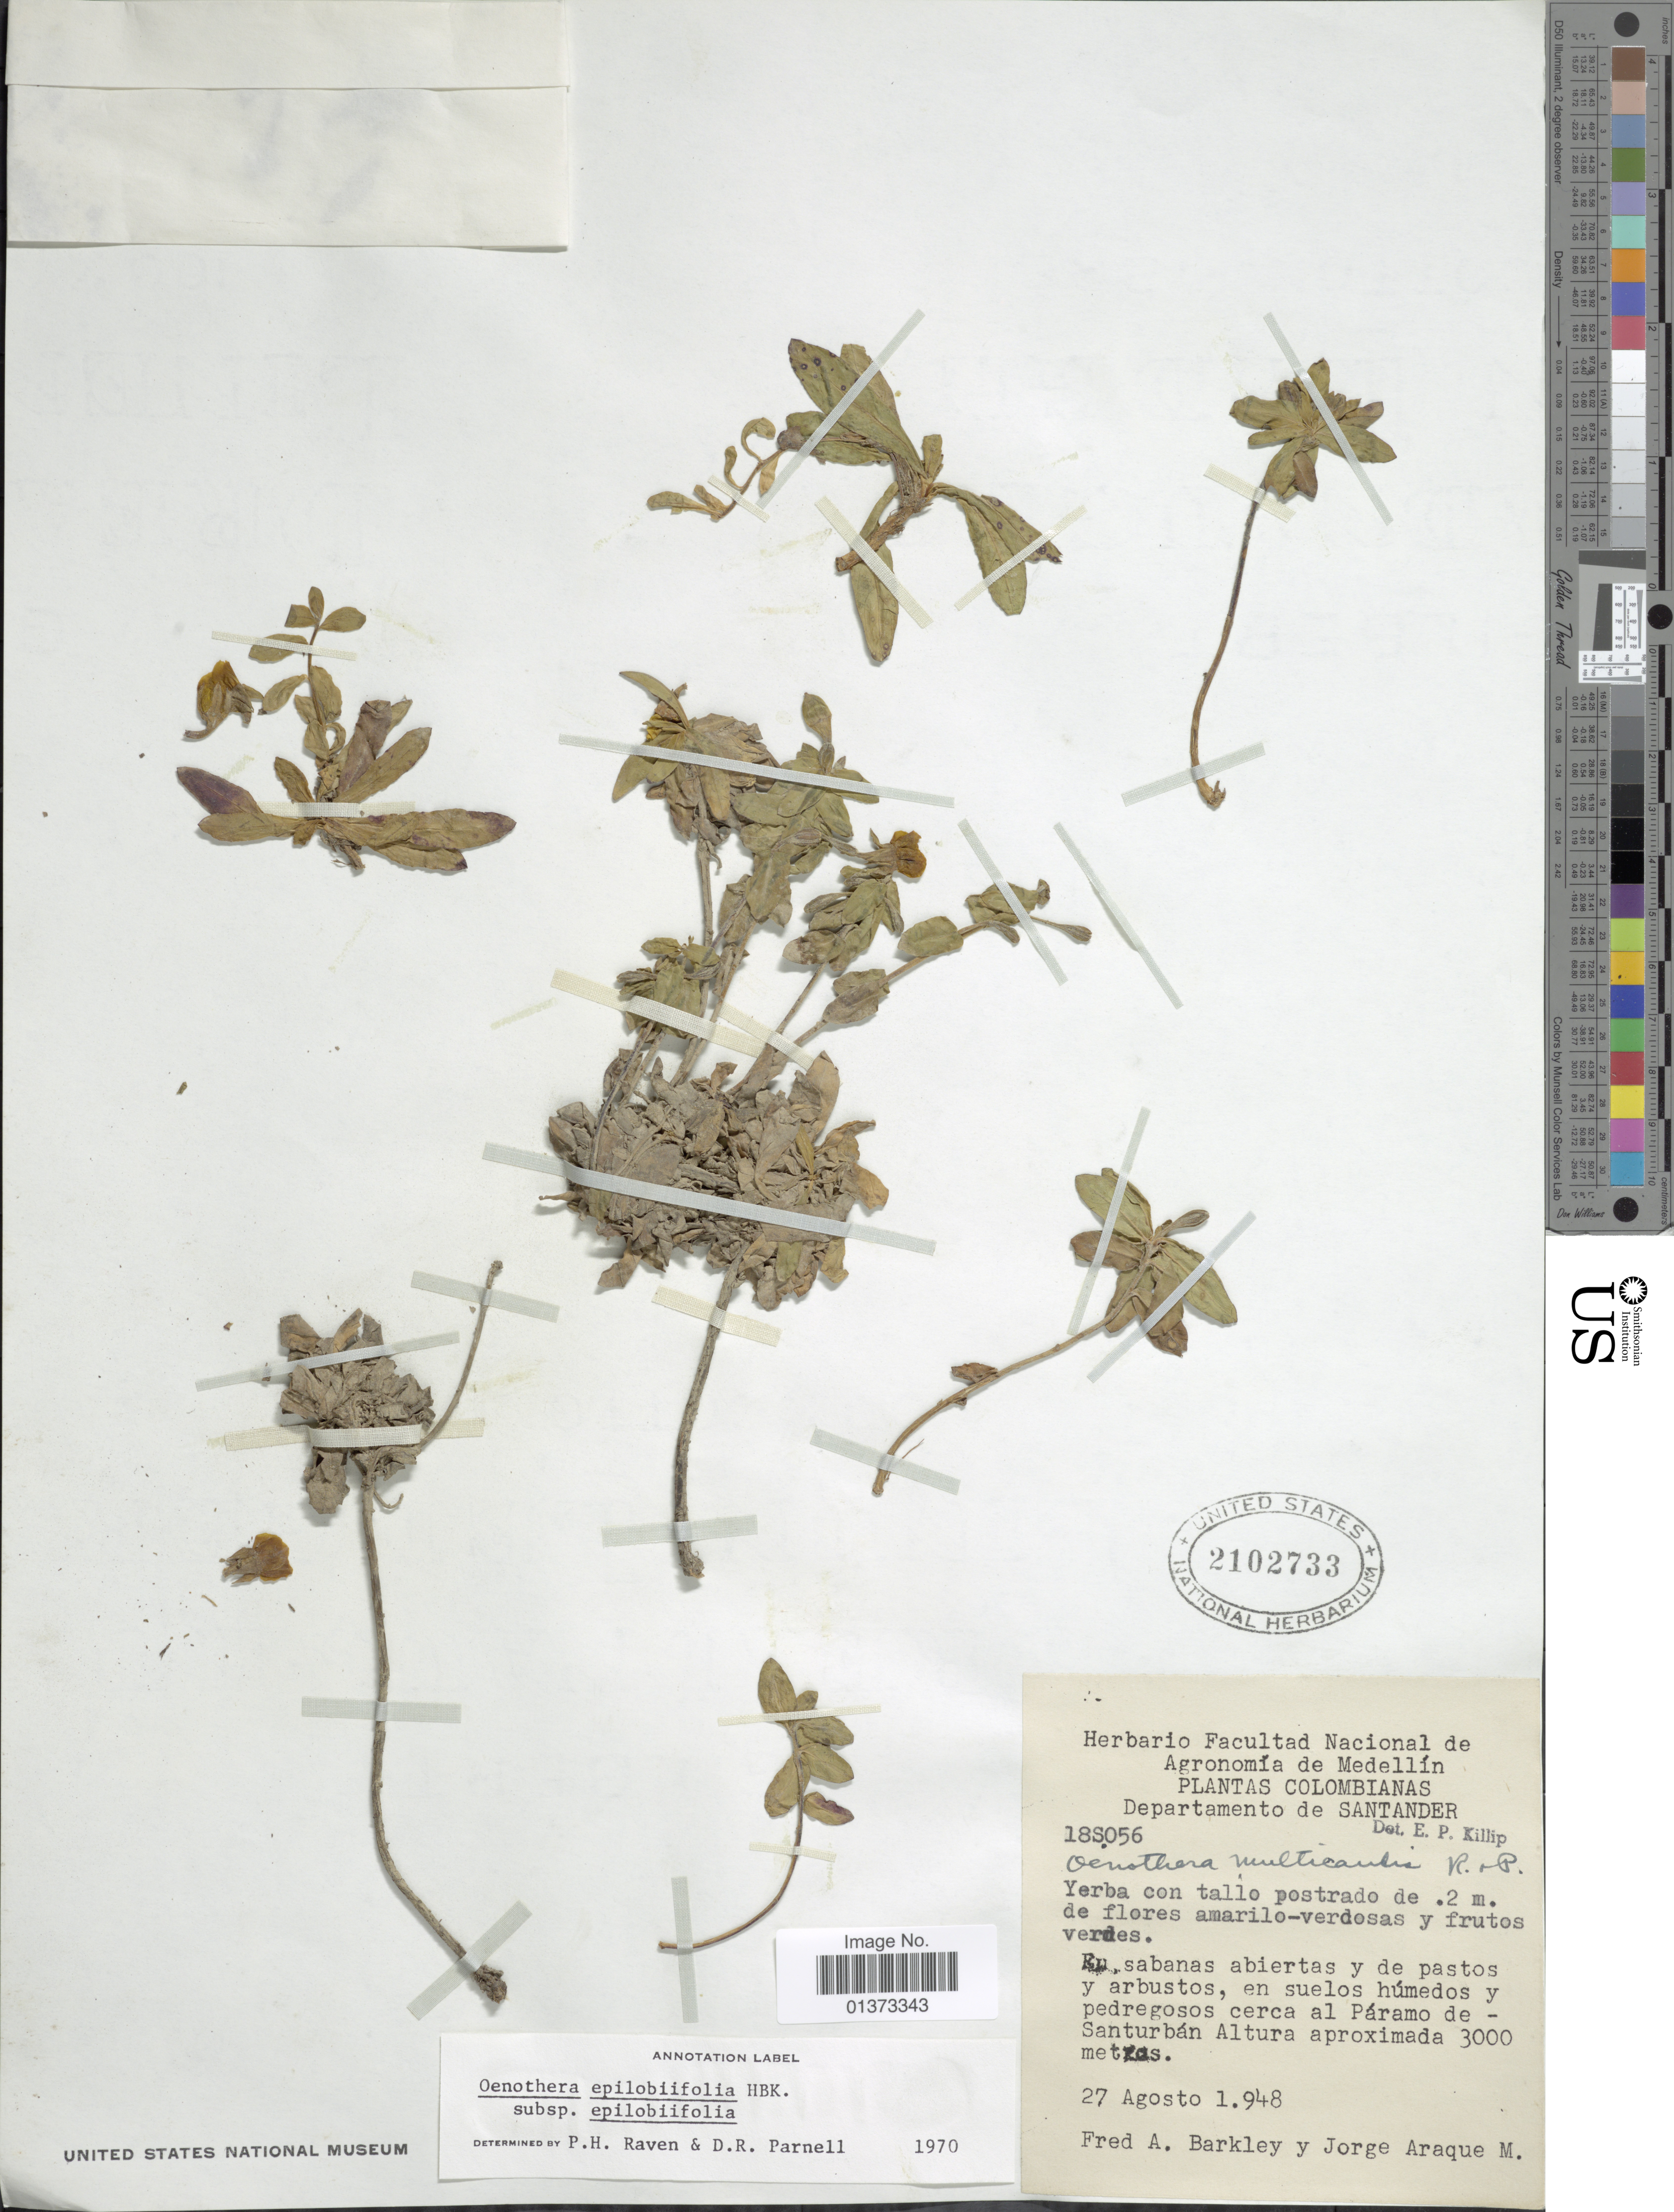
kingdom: Plantae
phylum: Tracheophyta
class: Magnoliopsida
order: Myrtales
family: Onagraceae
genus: Oenothera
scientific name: Oenothera epilobiifolia subsp. epilobiifolia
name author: Kunth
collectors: F. A. Barkley & J. Araque Molina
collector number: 18S056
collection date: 1948-08-27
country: Colombia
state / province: Santander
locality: En sabanas abiertas y de pastos y arbustos, en suelos húmedos y pedregosos cerca al Páramo de Santurbán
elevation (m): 3000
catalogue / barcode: US 2102733